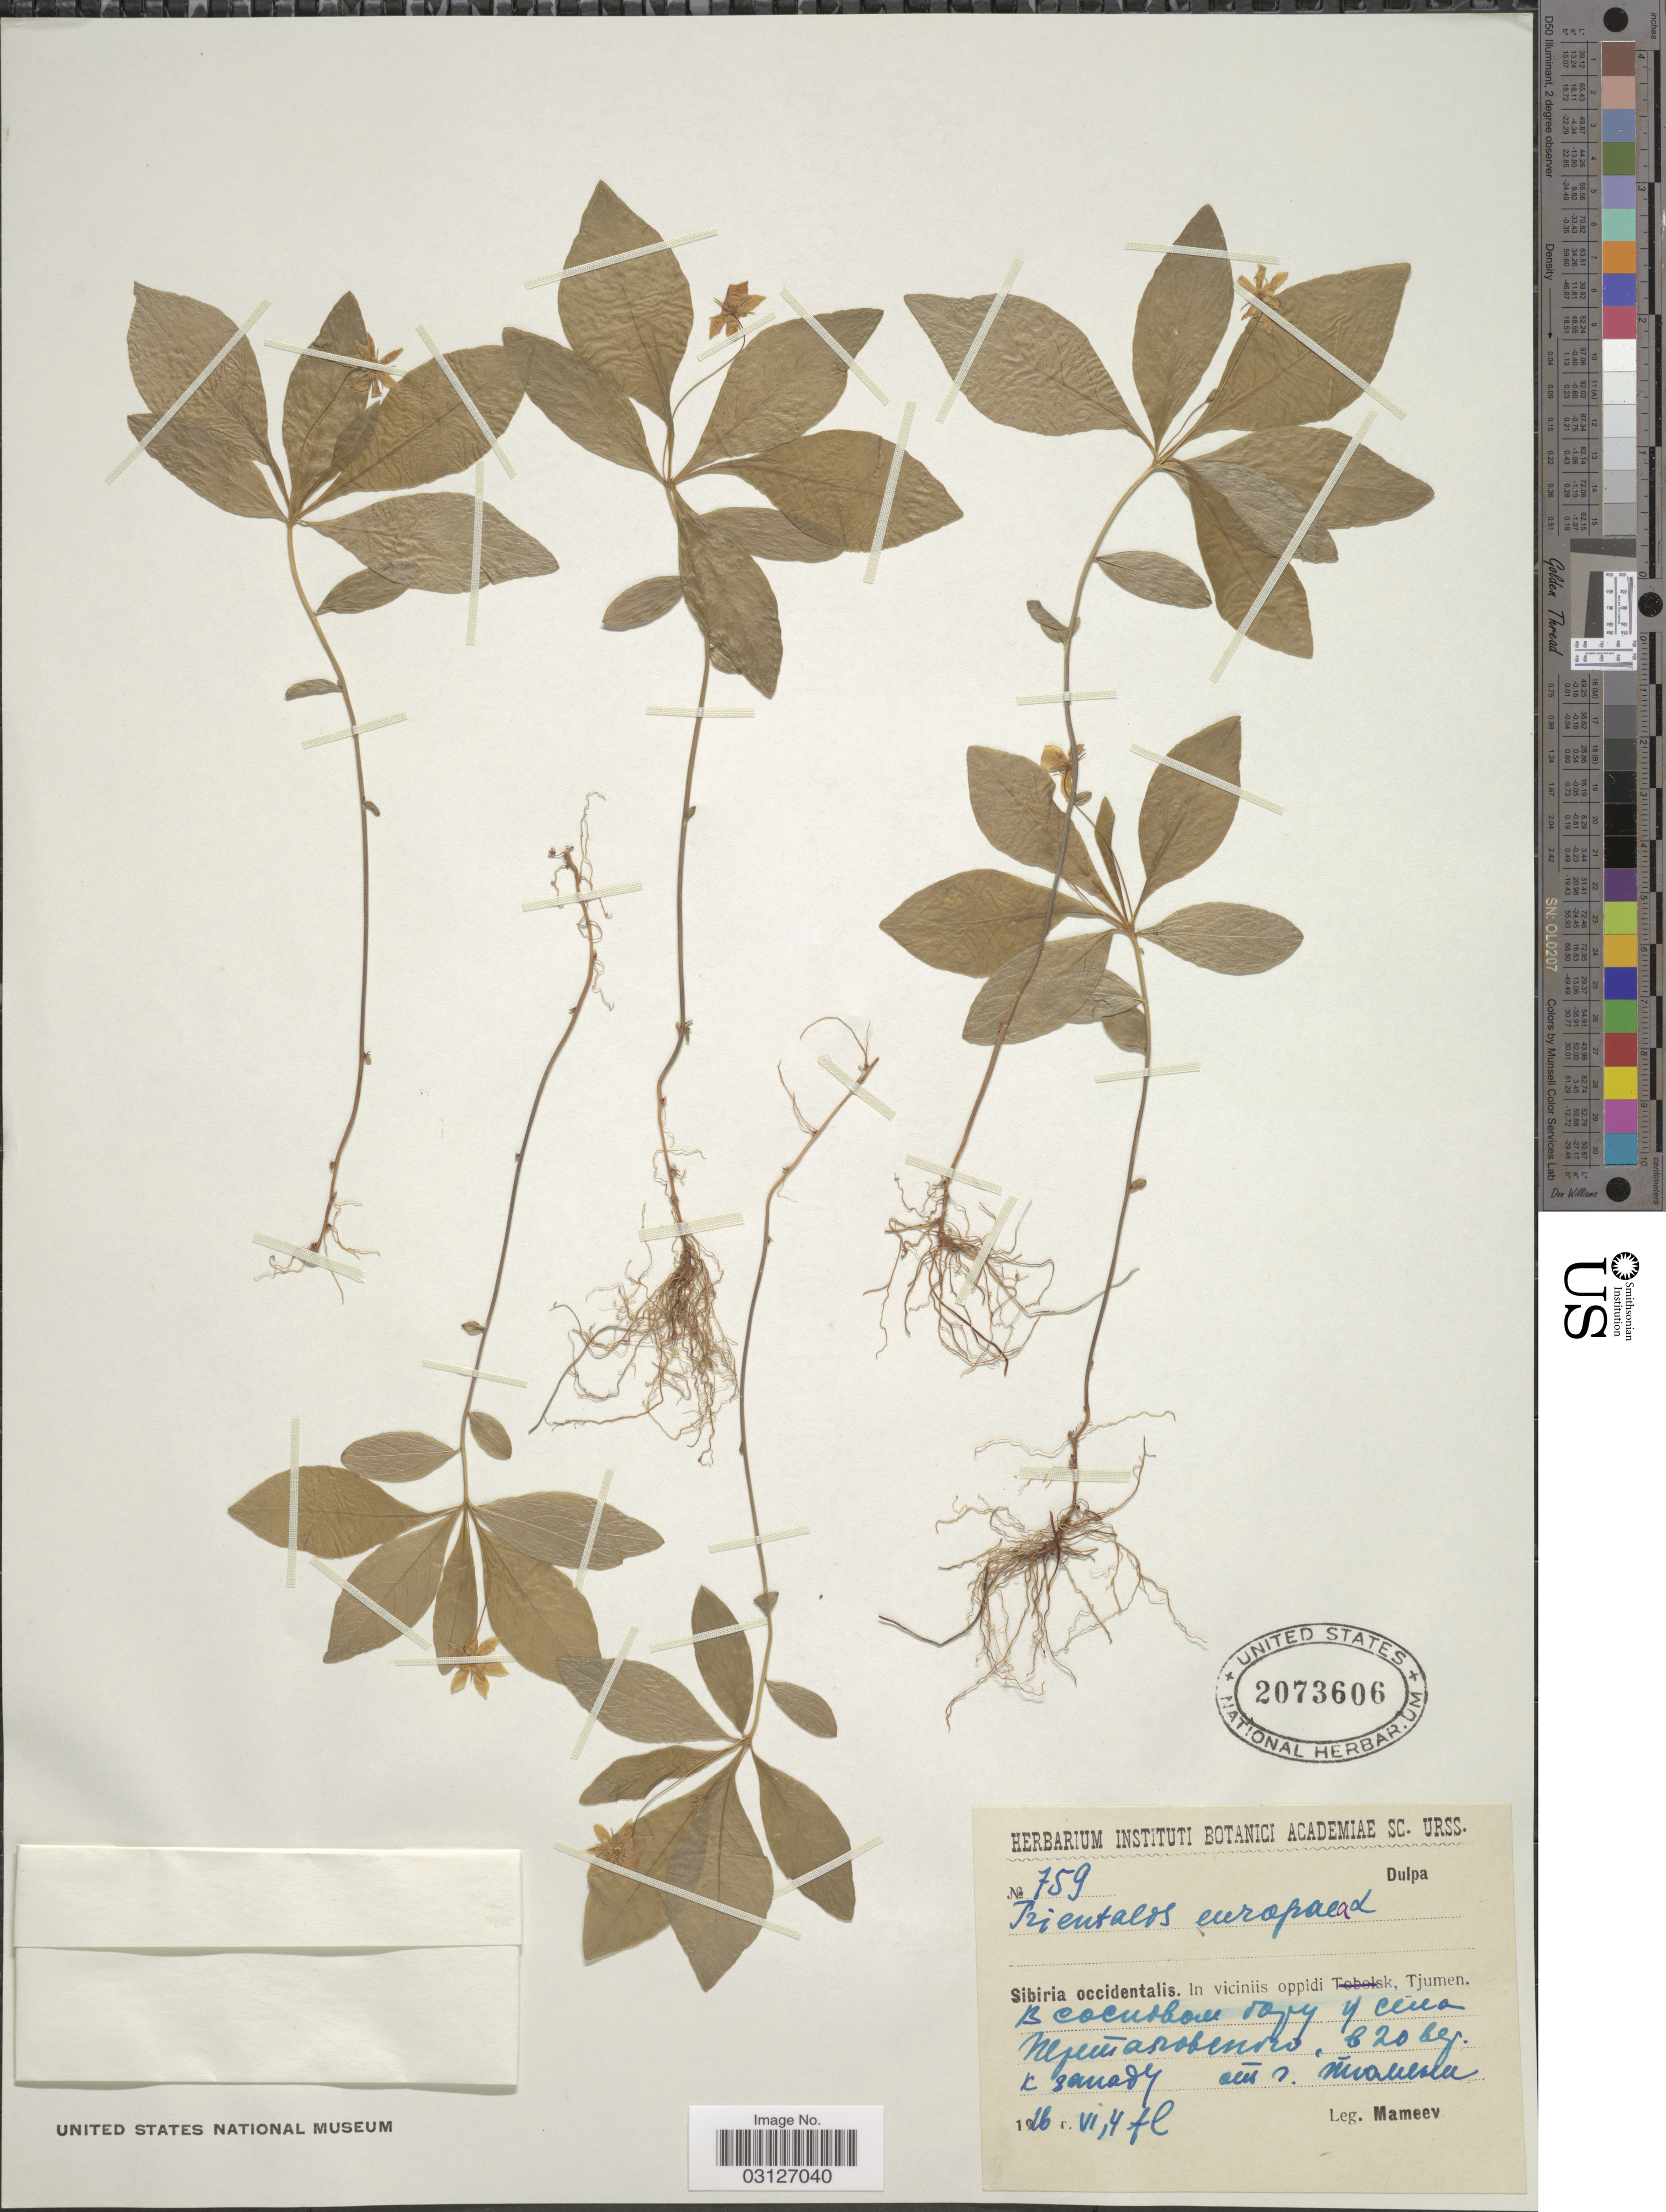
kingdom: Plantae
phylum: Tracheophyta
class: Magnoliopsida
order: Ericales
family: Primulaceae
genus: Trientalis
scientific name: Trientalis europaea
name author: L.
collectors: Mameev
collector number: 759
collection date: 1916-06-04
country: Russian Federation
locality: Sibiria occidentalis. In viciniis oppidi, Tjumen.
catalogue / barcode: US 2073606